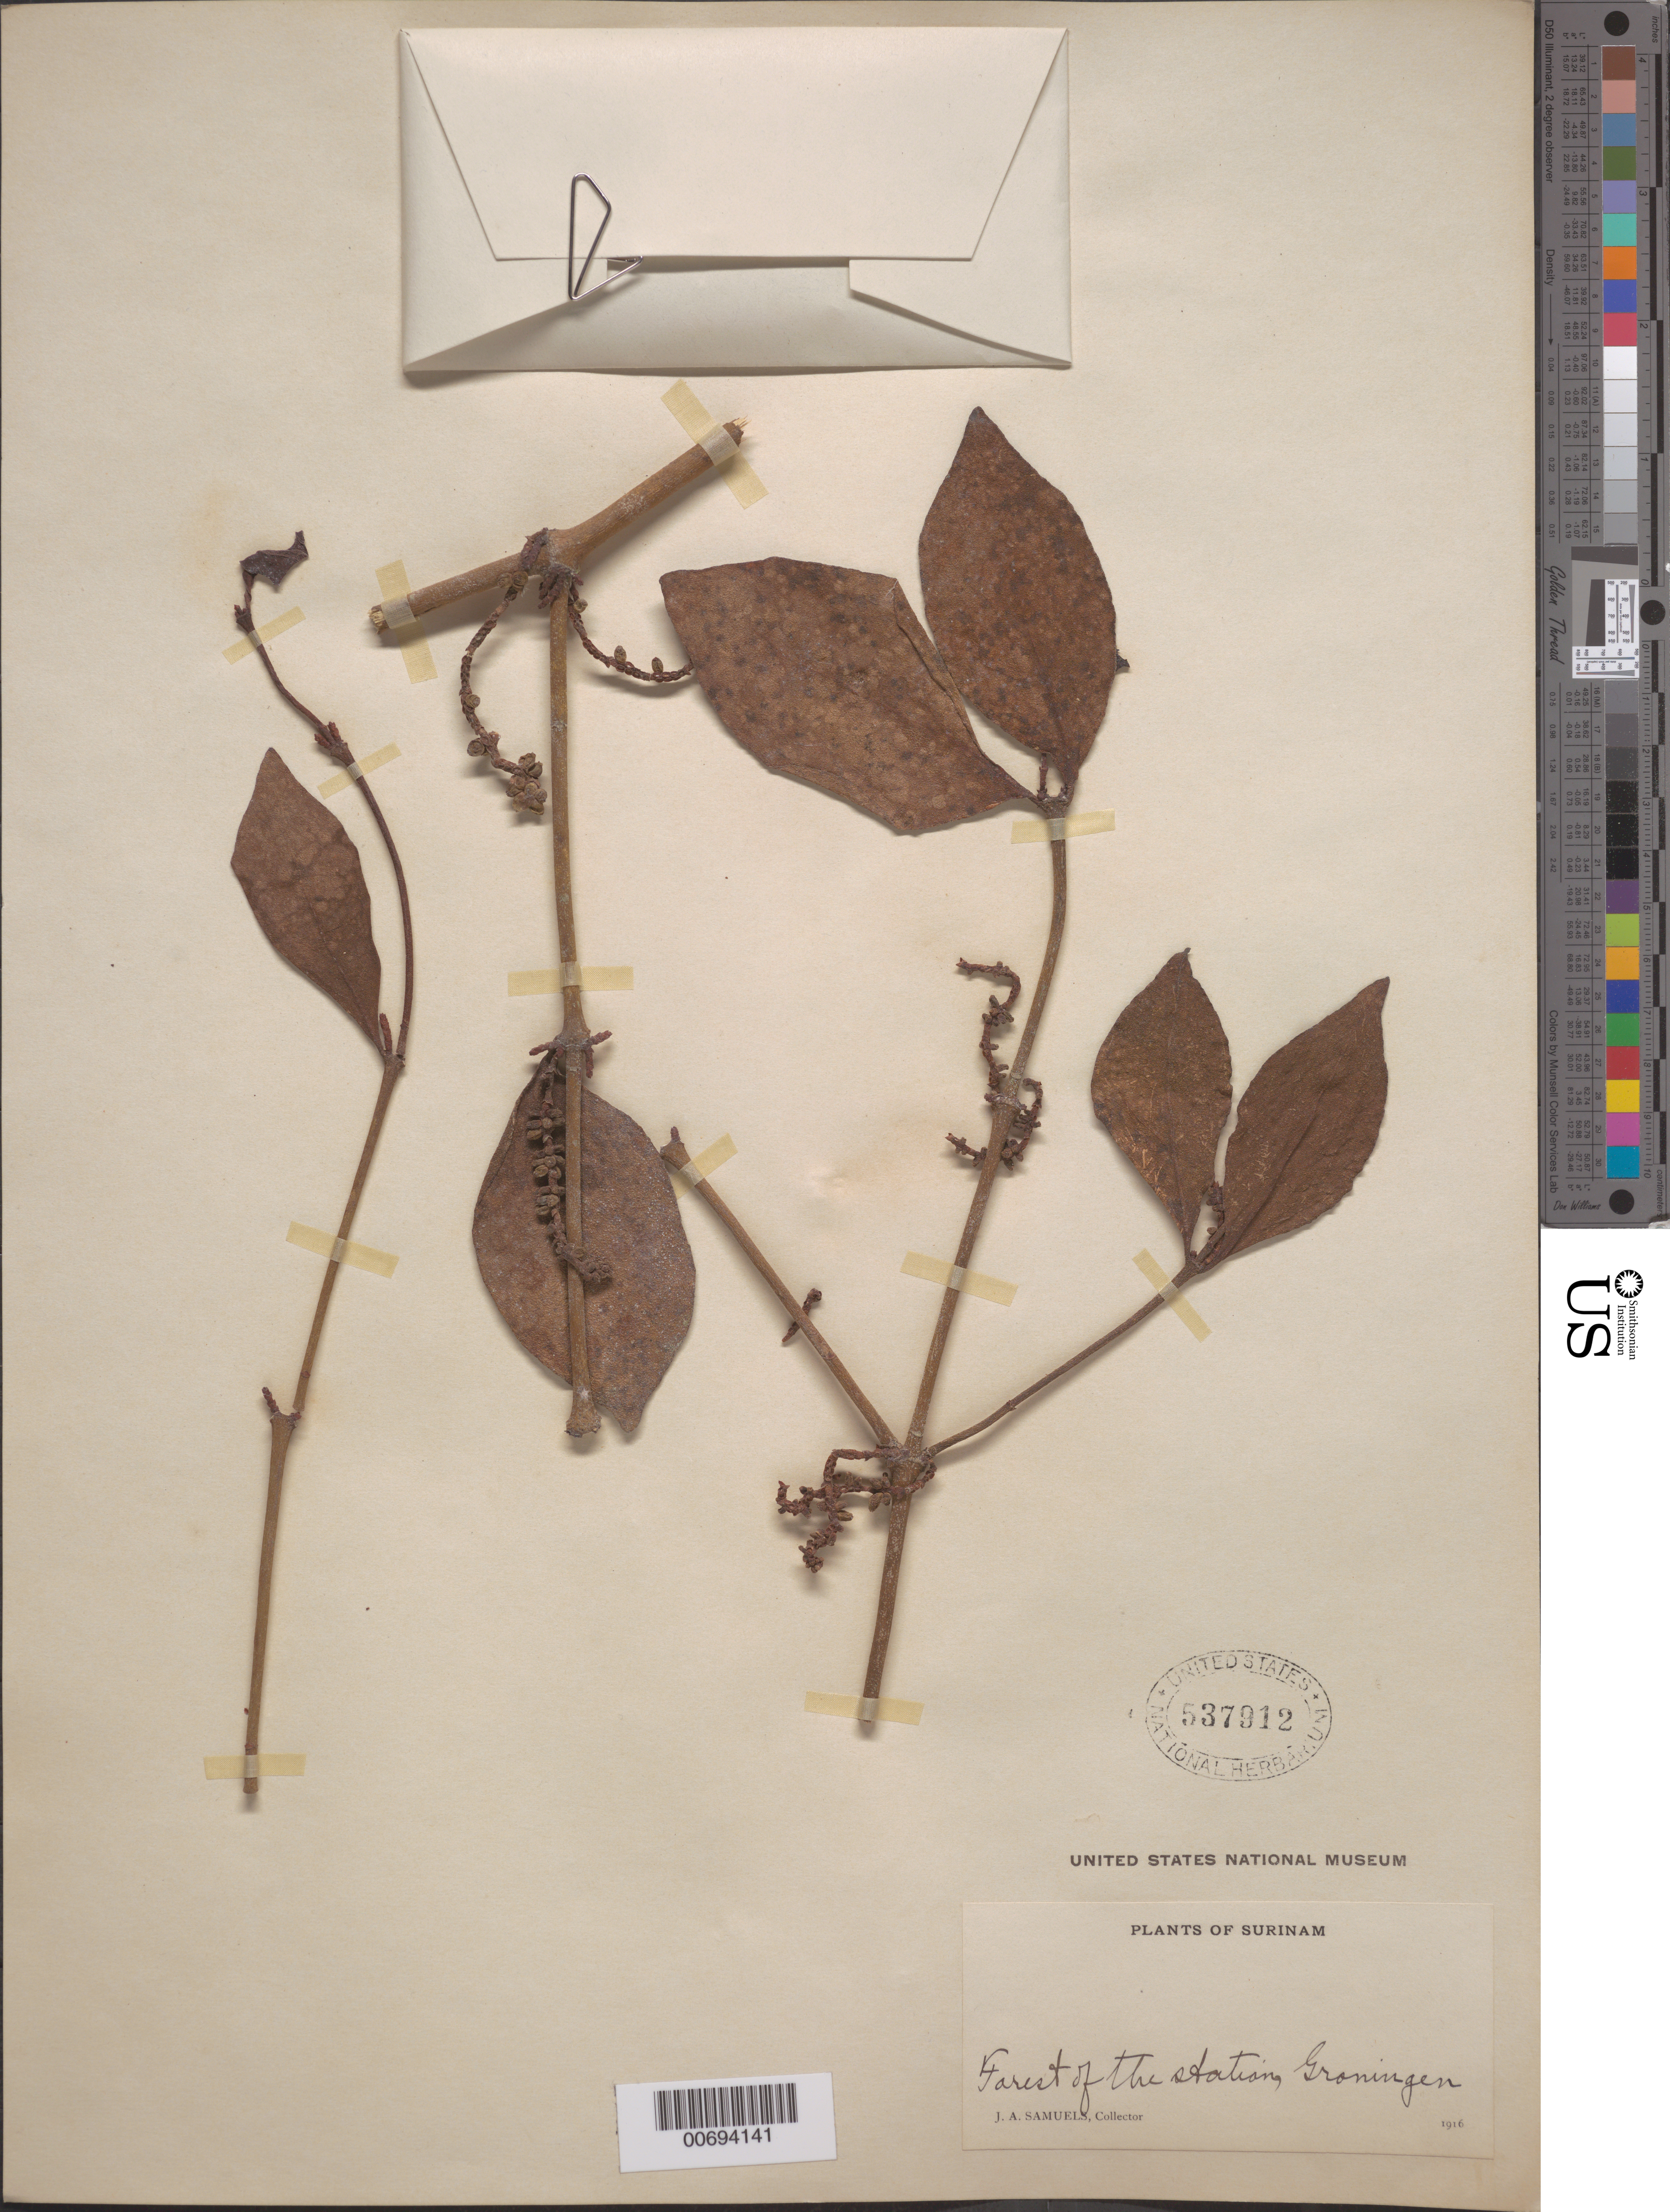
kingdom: Plantae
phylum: Tracheophyta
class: Magnoliopsida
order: Santalales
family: Viscaceae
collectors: J. A. Samuels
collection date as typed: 1916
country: Suriname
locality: Groningen, Forest station of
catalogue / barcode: US 537912